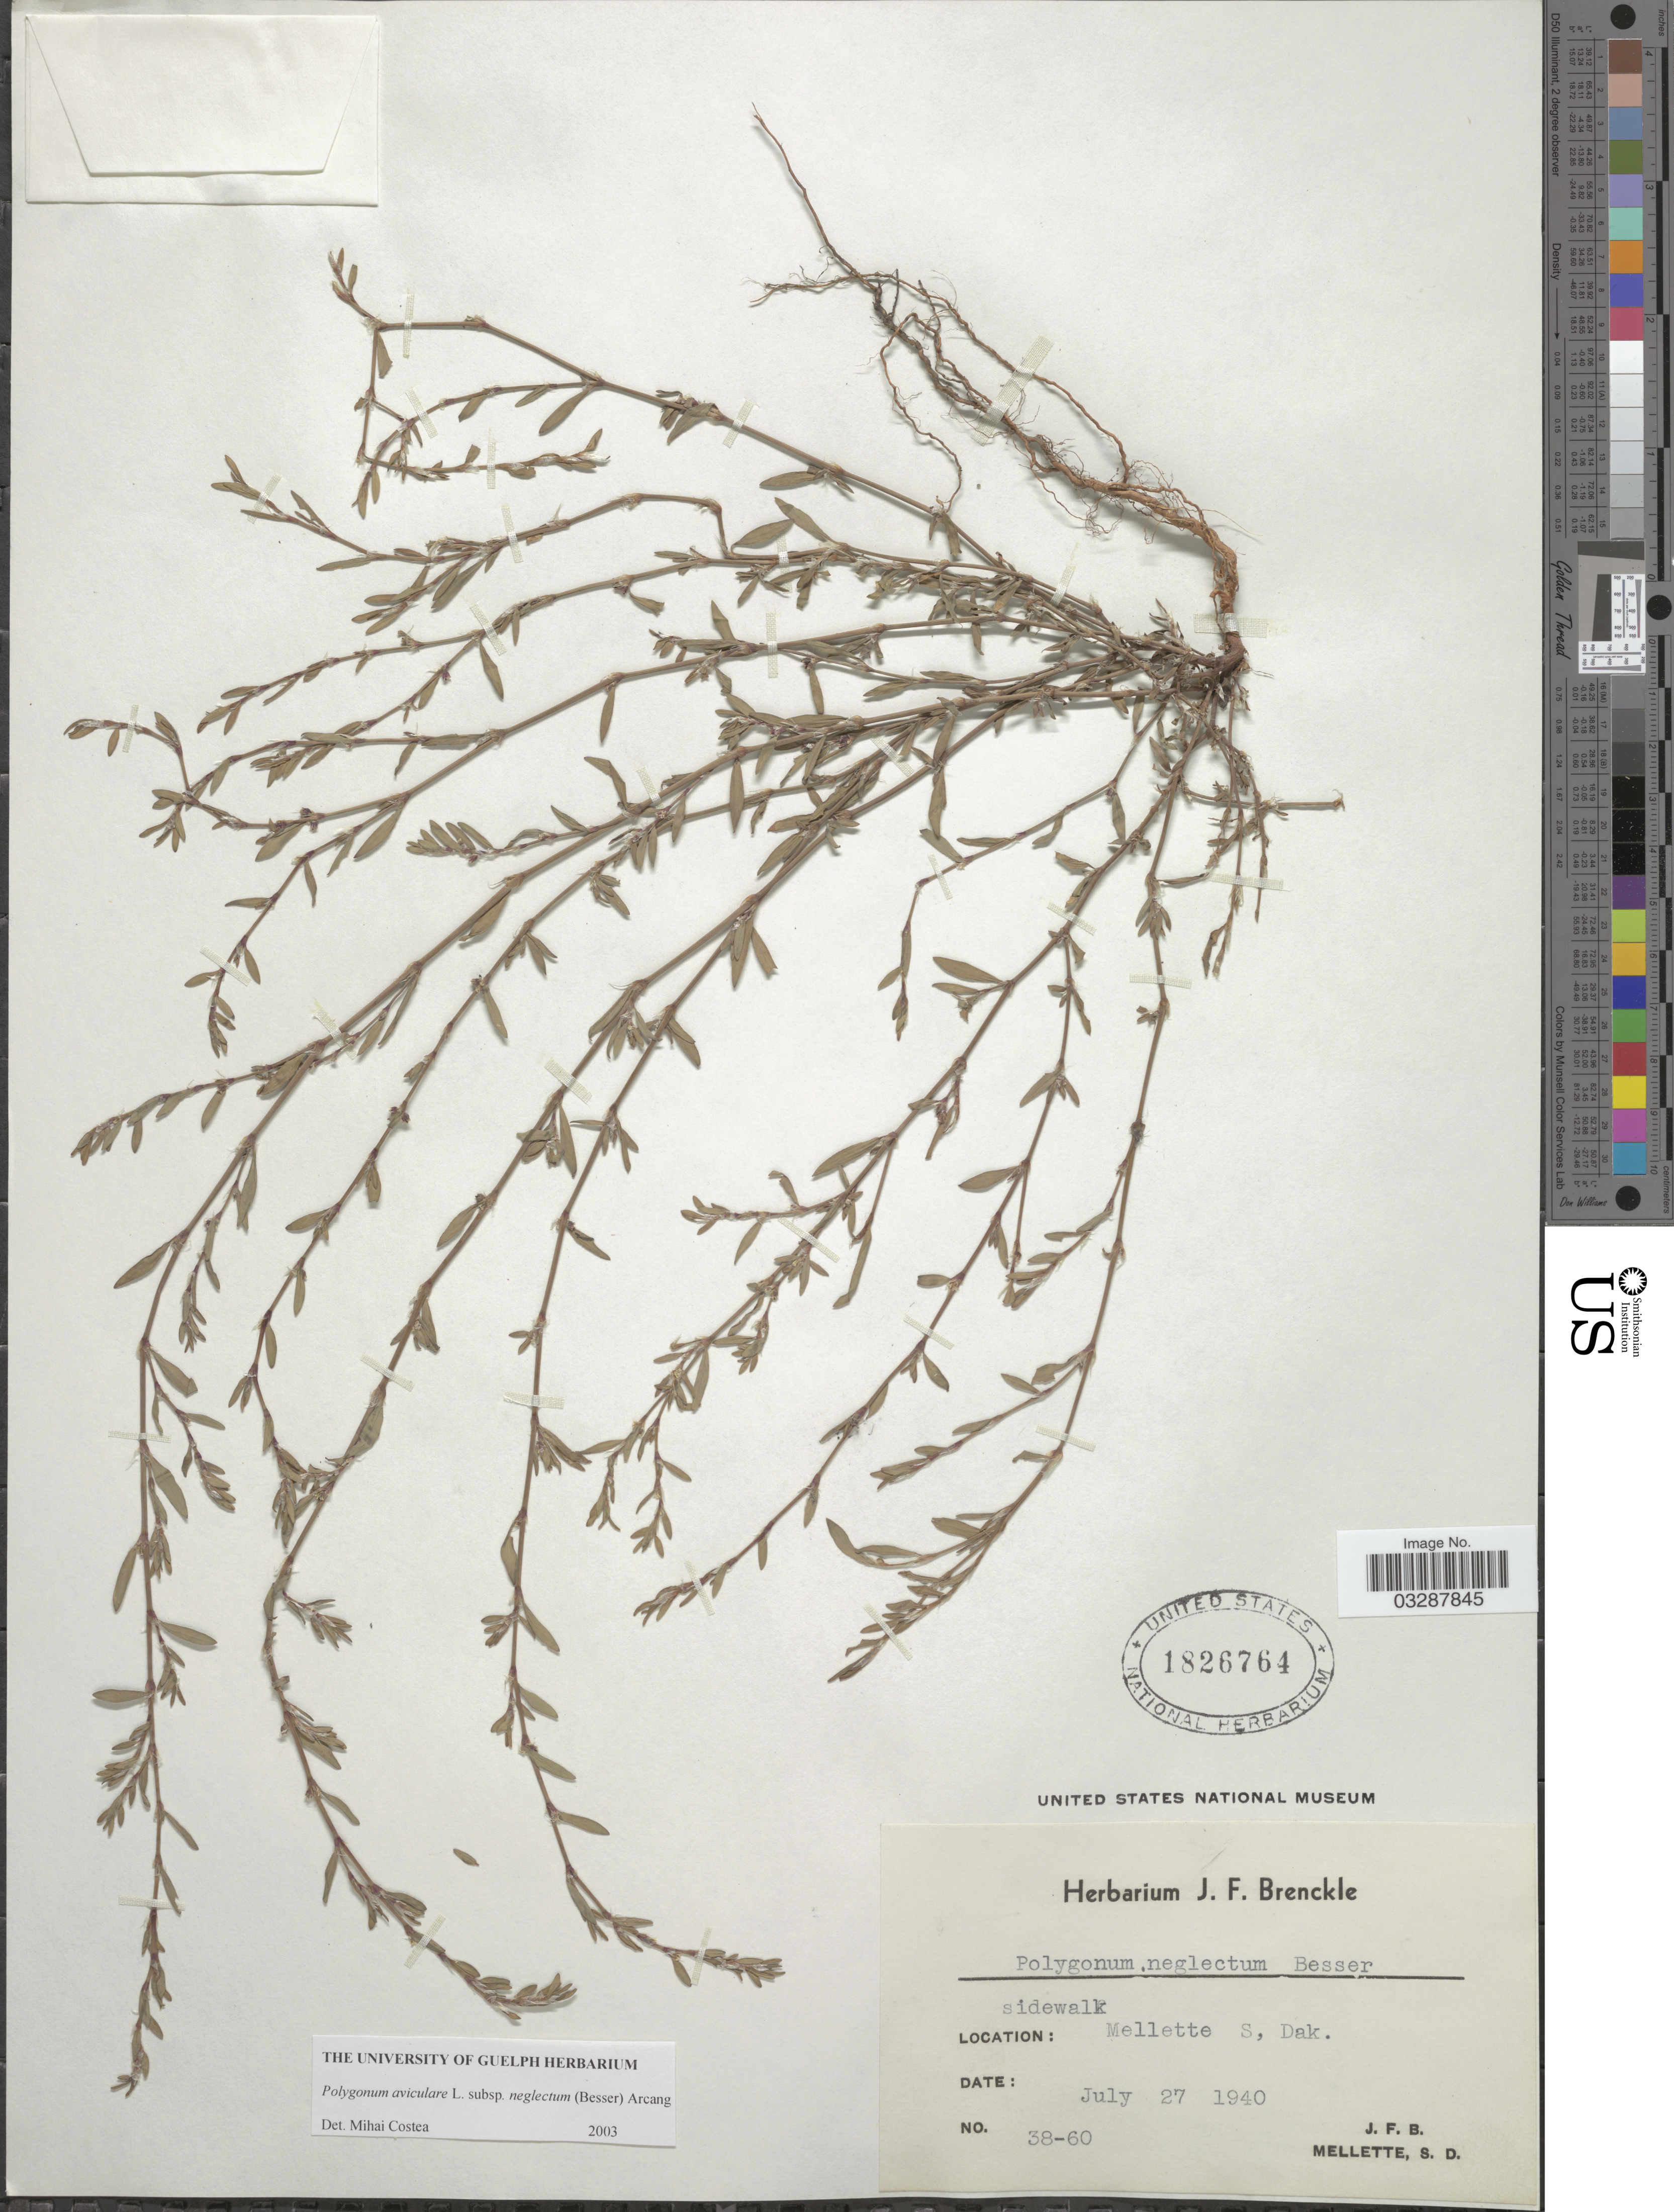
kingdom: Plantae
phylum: Tracheophyta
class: Magnoliopsida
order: Caryophyllales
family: Polygonaceae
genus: Polygonum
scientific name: Polygonum aviculare subsp. neglectum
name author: (Besser) Arcang.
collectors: J. Brenckle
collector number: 38-60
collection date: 1940-07-27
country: United States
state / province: South Dakota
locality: Sidewalk Mellette.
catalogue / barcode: US 1826764